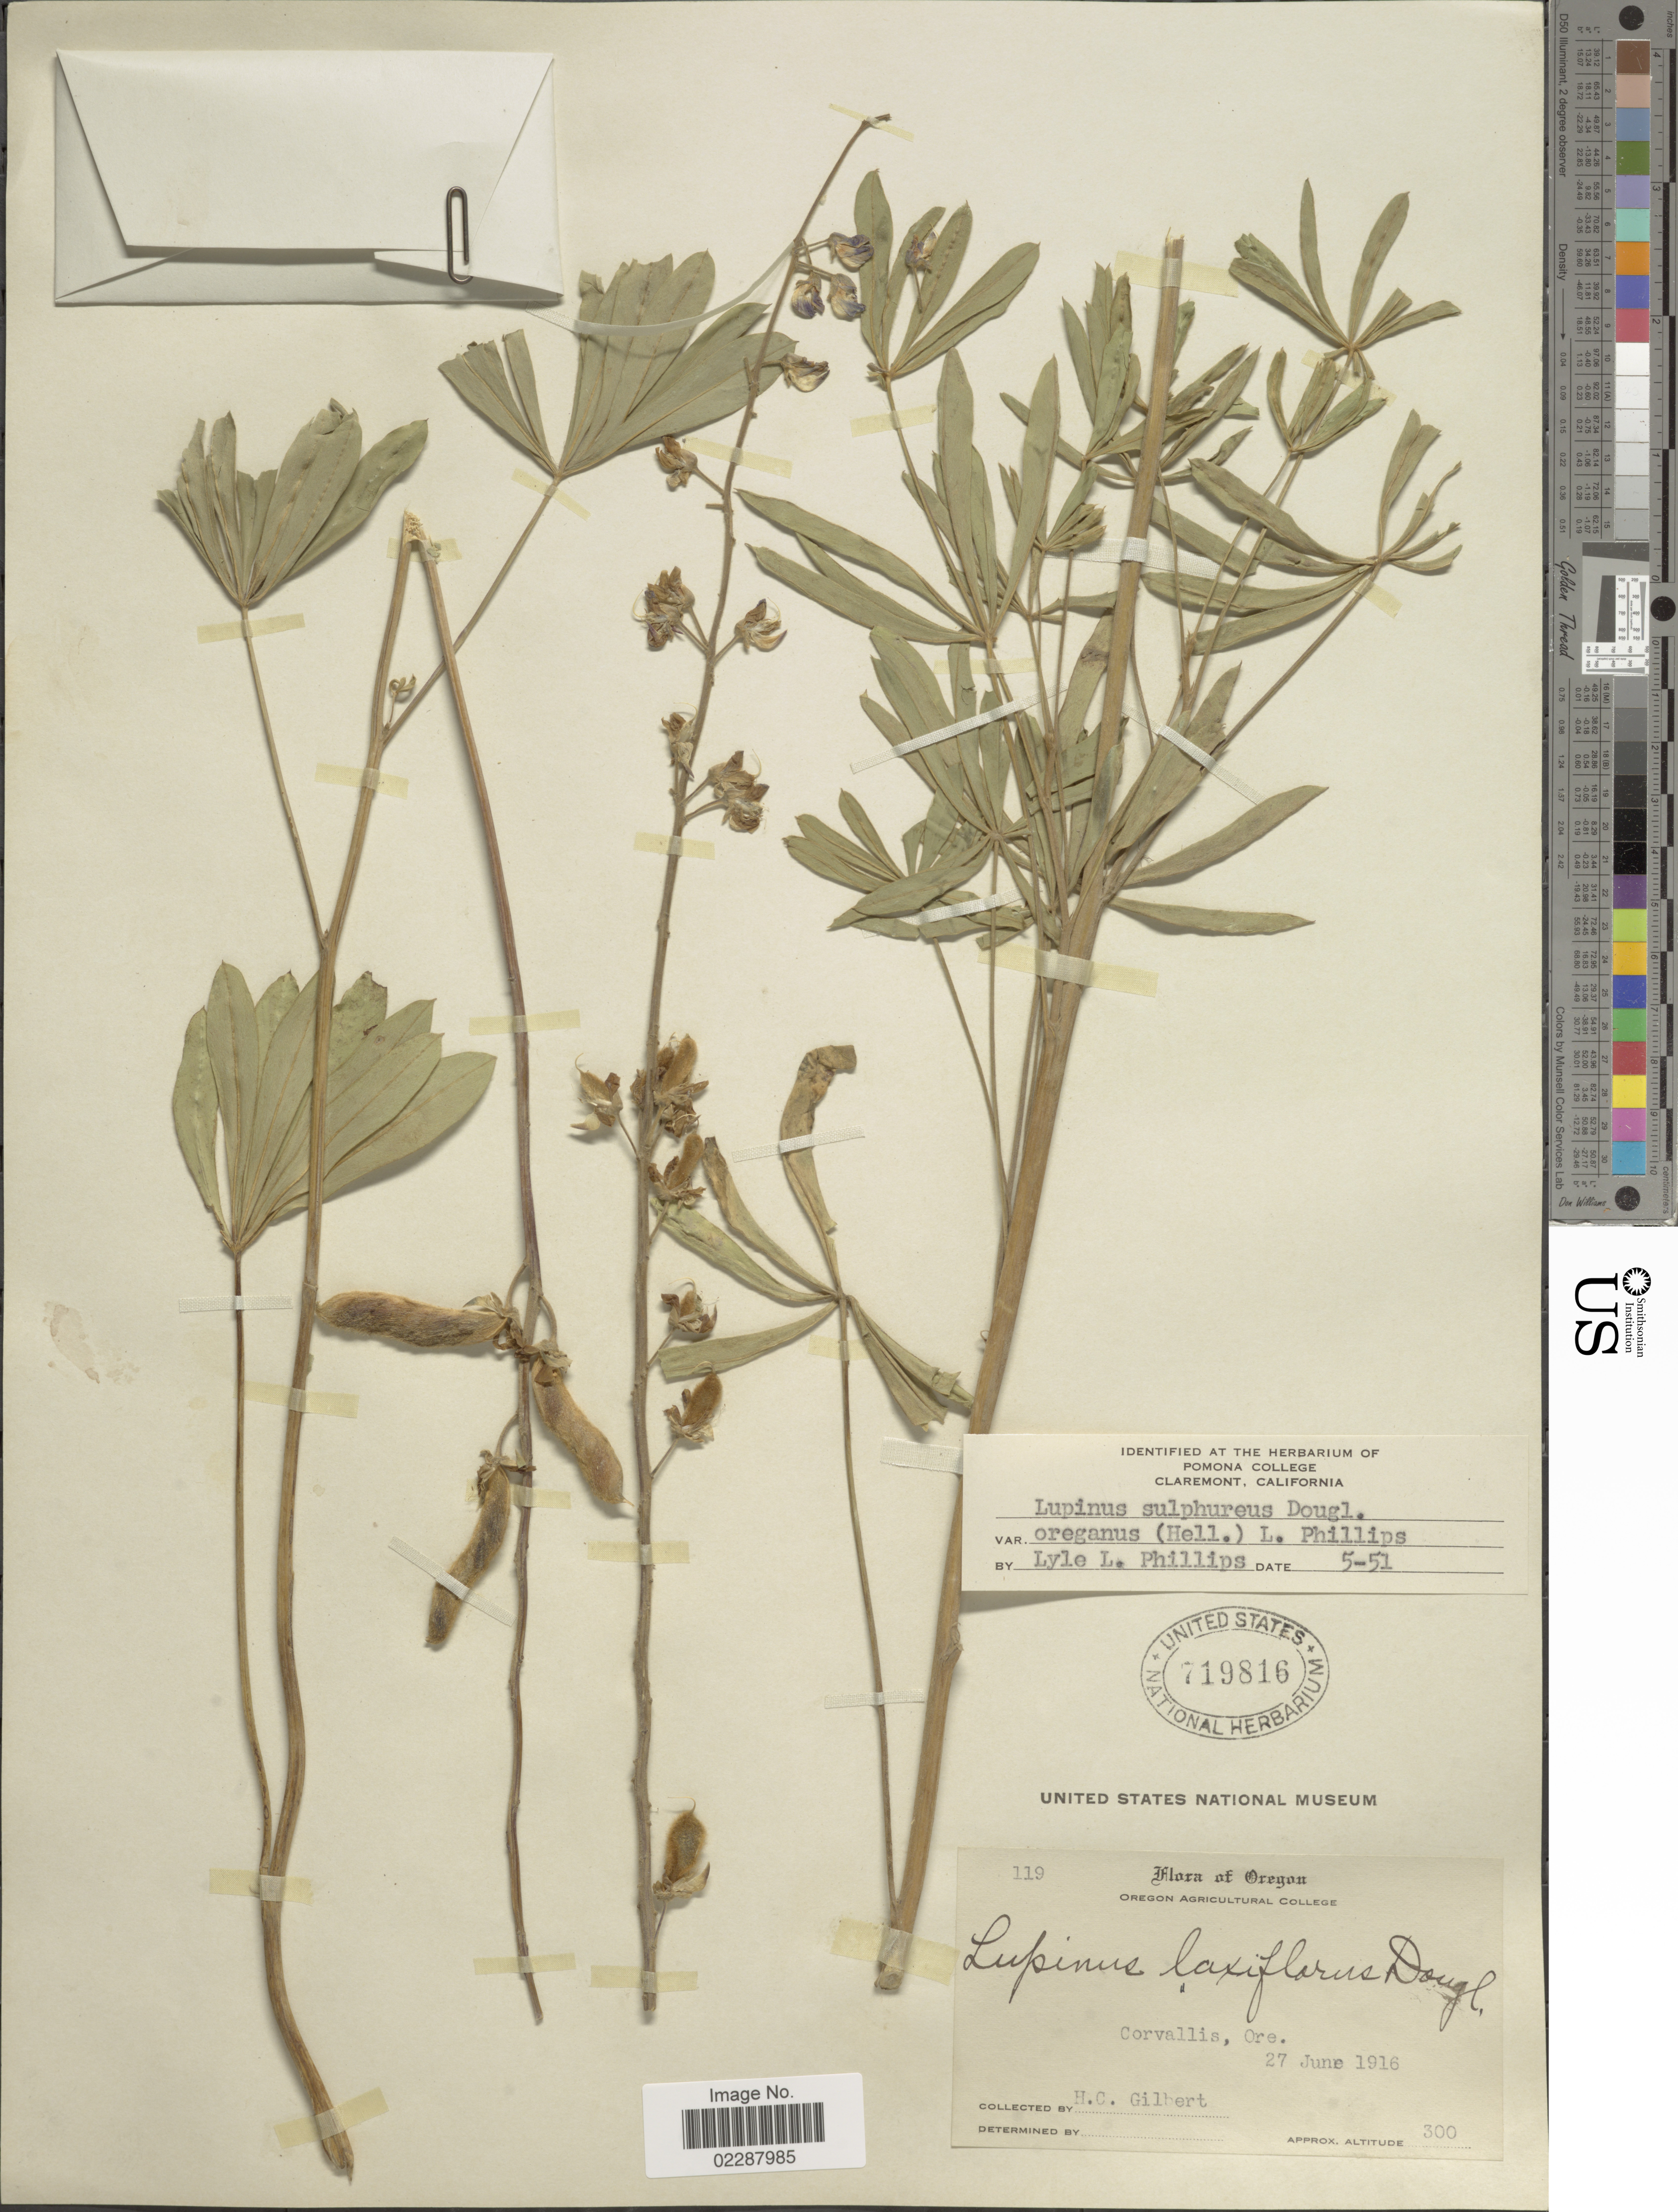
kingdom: Plantae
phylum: Tracheophyta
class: Magnoliopsida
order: Fabales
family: Fabaceae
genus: Lupinus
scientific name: Lupinus sulphureus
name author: Douglas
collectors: H. Gilbert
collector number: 119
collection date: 1916-06-27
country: United States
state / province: Oregon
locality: Corvallis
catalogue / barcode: US 719816